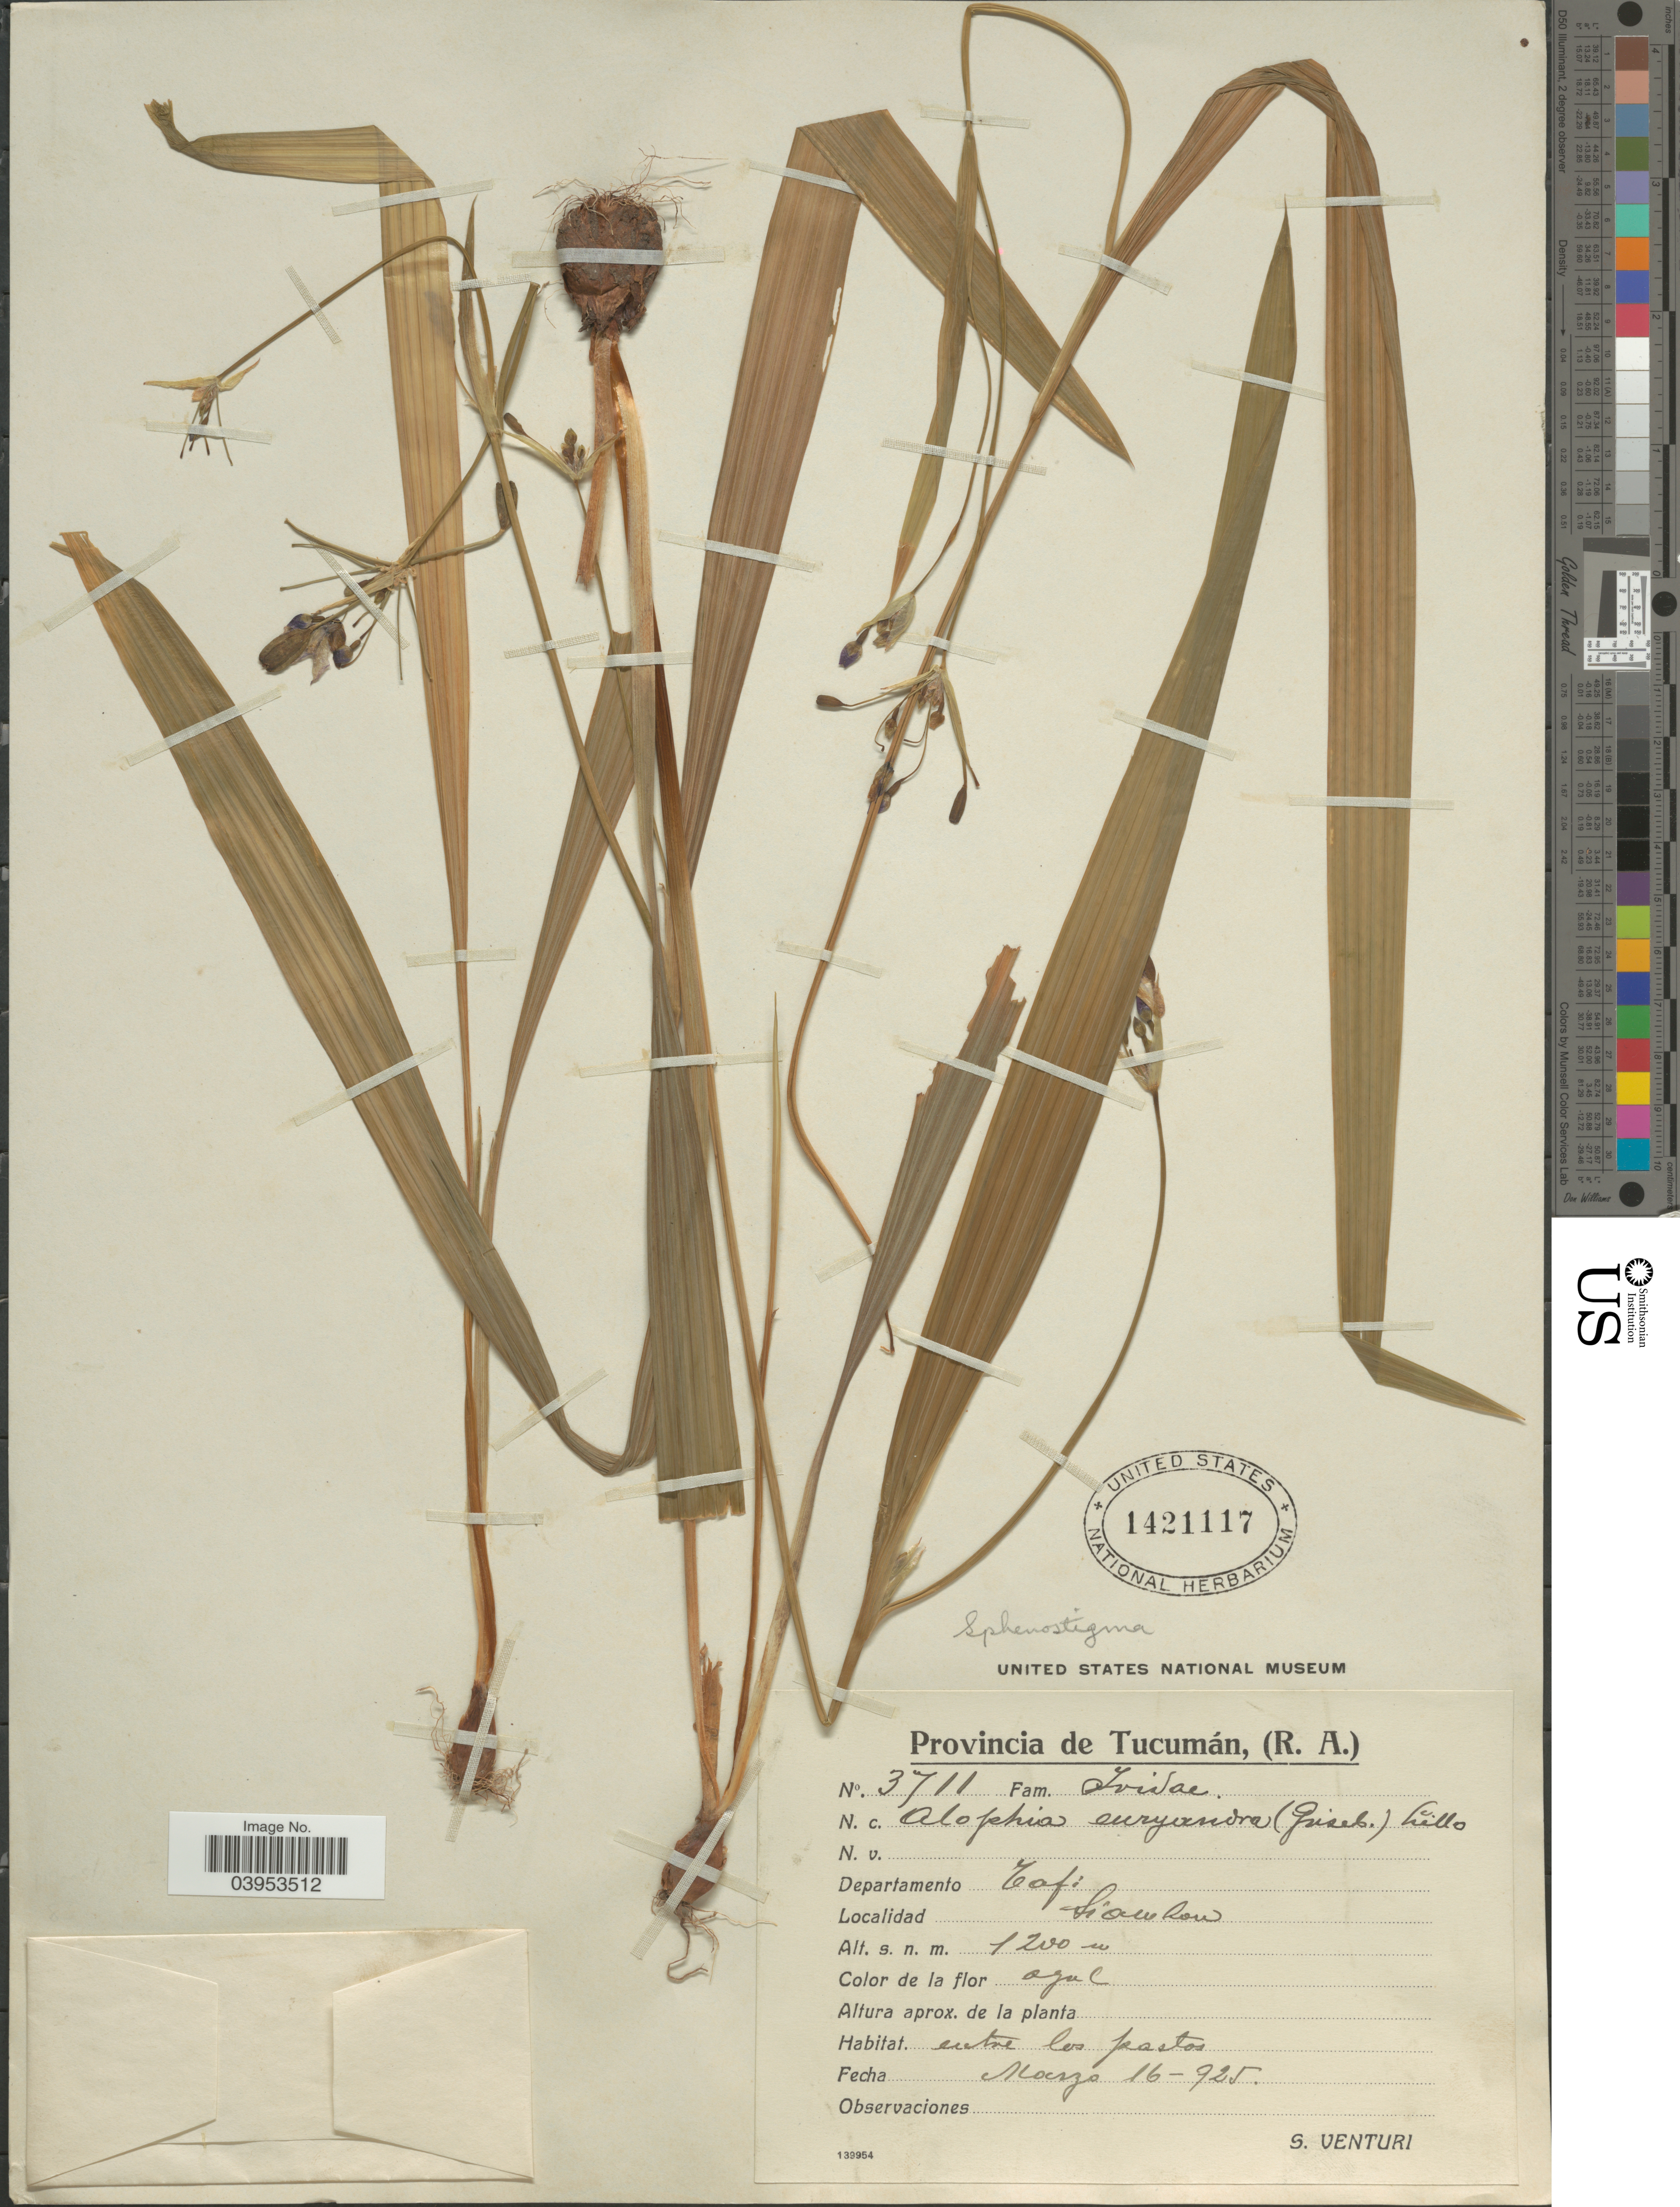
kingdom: Plantae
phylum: Tracheophyta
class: Liliopsida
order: Asparagales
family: Iridaceae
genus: Alophia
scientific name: Alophia euryandra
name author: (Griseb.) Lillo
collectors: S. Venturi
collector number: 3711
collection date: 1925-03-16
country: Argentina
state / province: Tucuman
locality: Departamento Tafi. Siambon.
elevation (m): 1200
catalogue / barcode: US 1421117